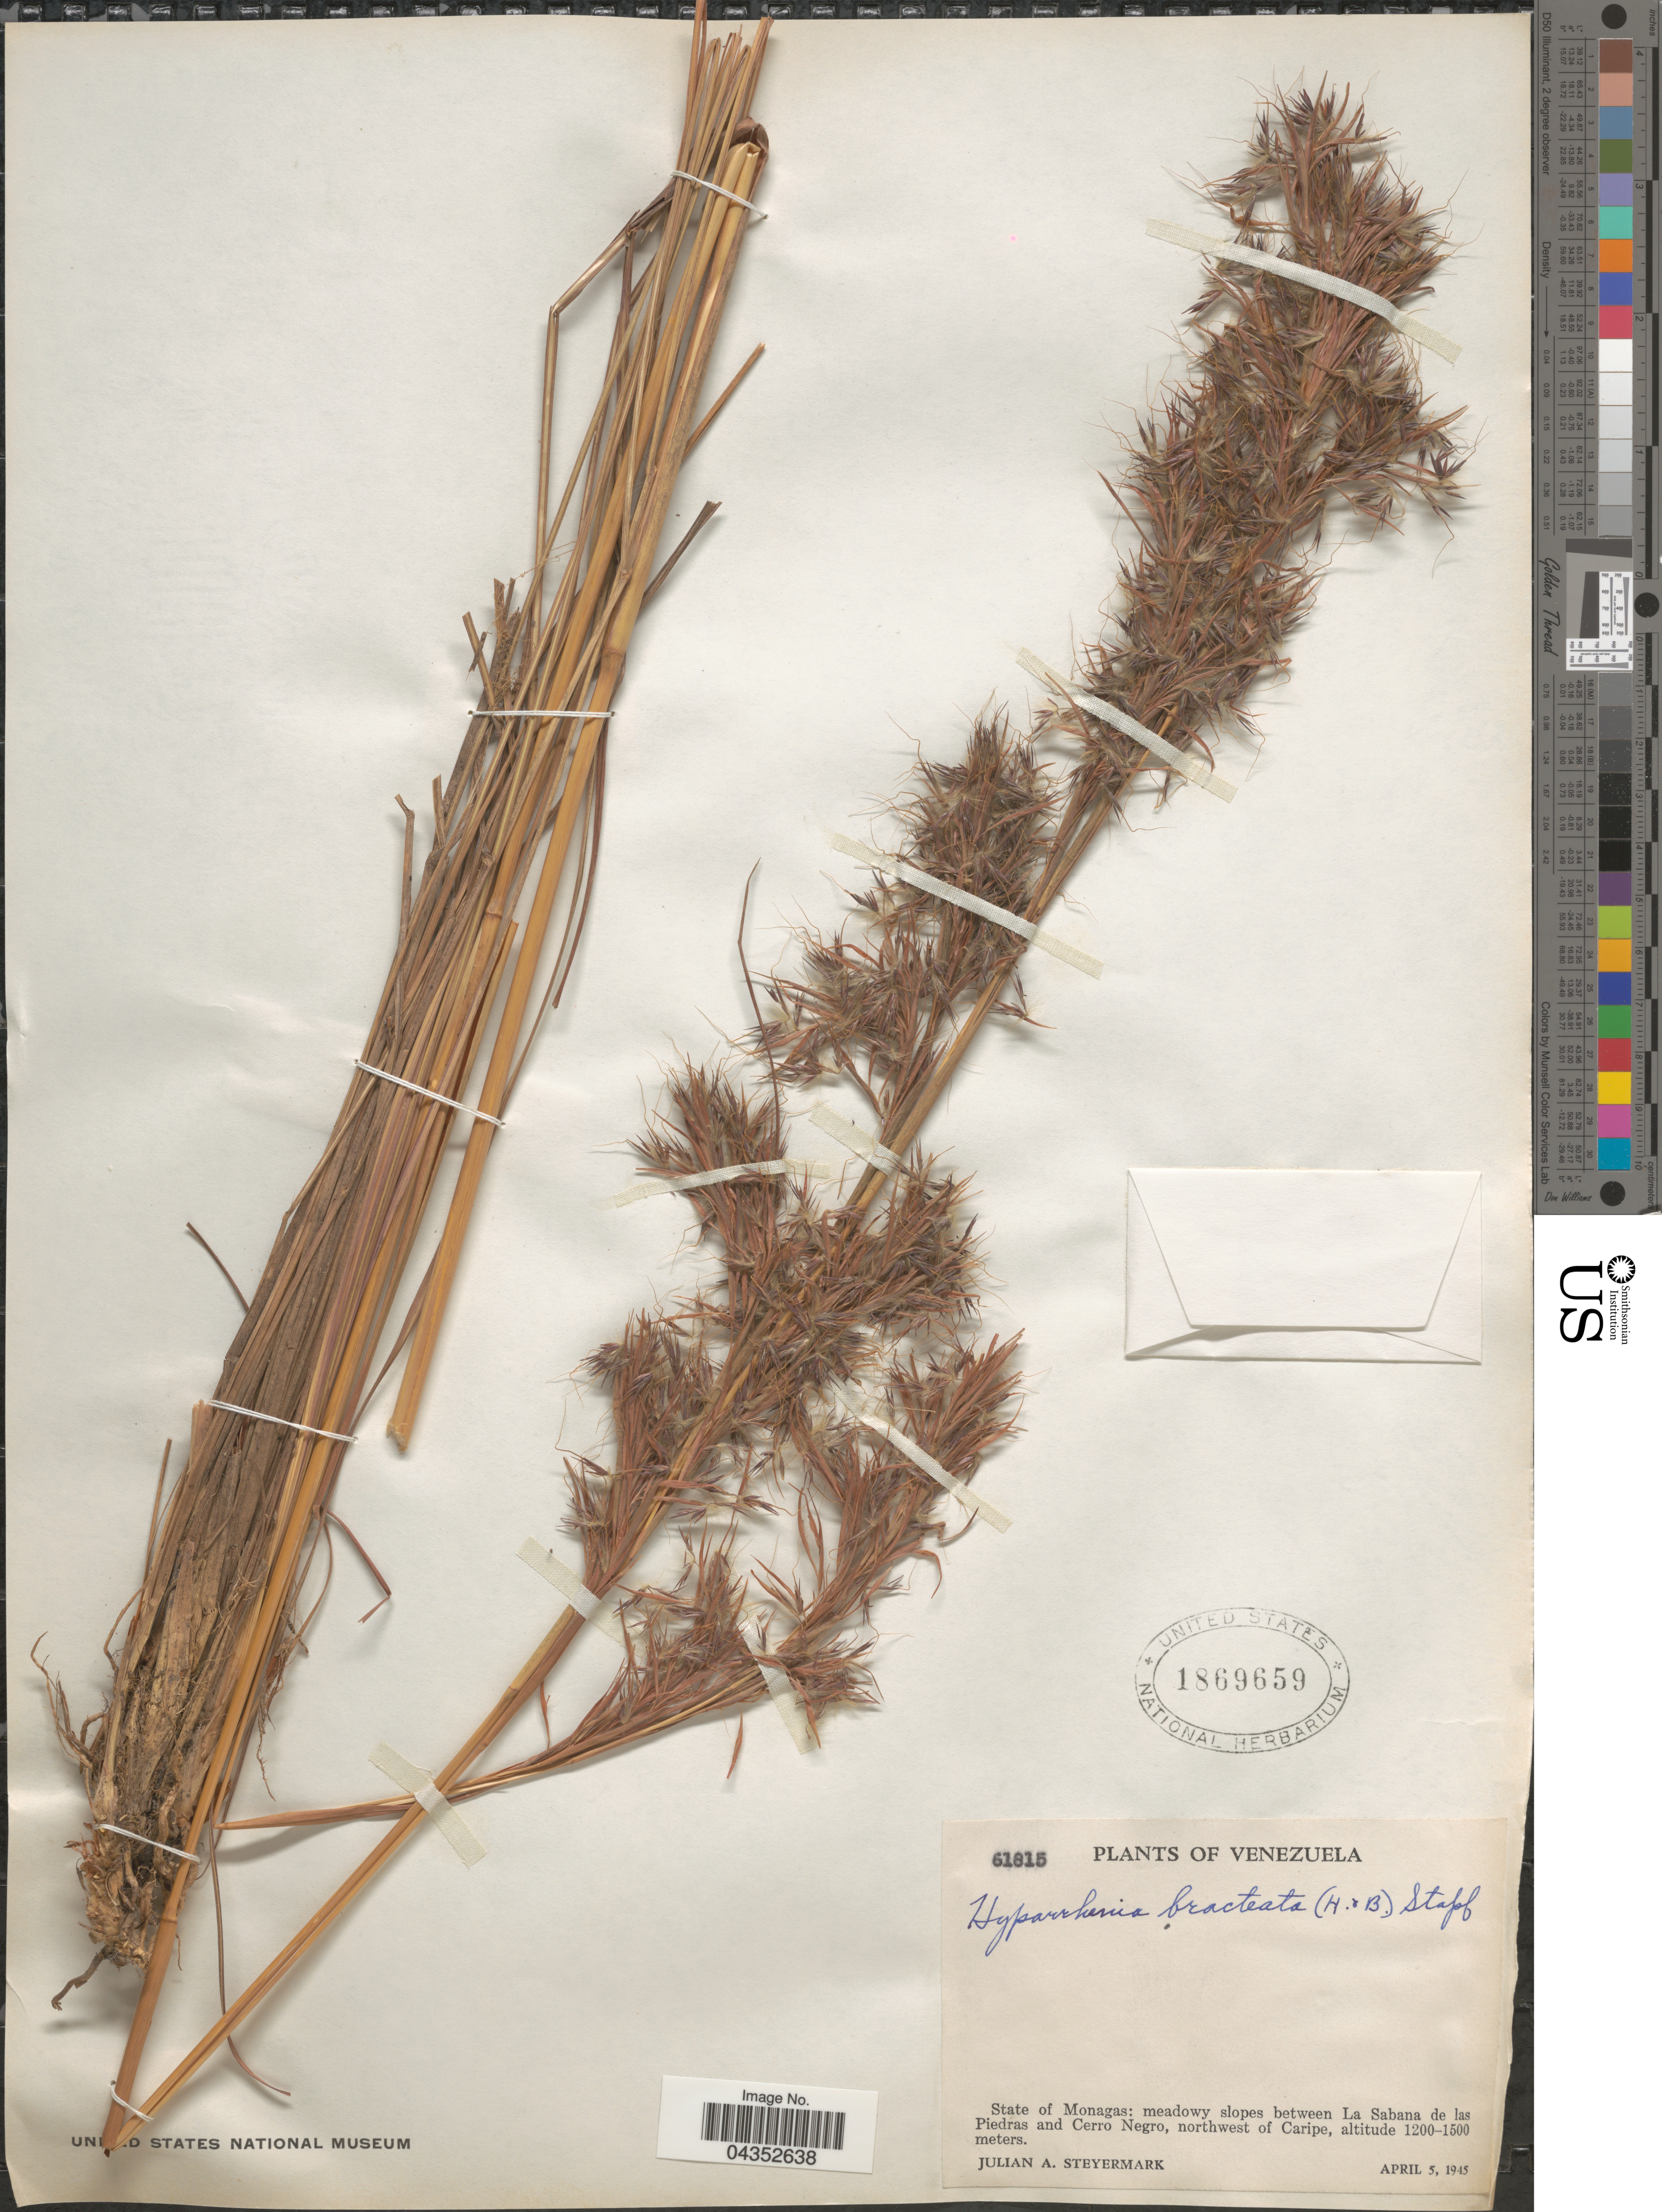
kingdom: Plantae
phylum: Tracheophyta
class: Liliopsida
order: Poales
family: Poaceae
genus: Hyparrhenia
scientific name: Hyparrhenia bracteata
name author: (Humb. & Bonpl.) Stapf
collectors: J. Steyermark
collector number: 61815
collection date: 1945-04-05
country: Venezuela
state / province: Monagas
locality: Meadowy slopes between La Sabana de las Piedras and Cerro Negro, northwest of Caripe.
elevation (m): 1200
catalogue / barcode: US 1869659